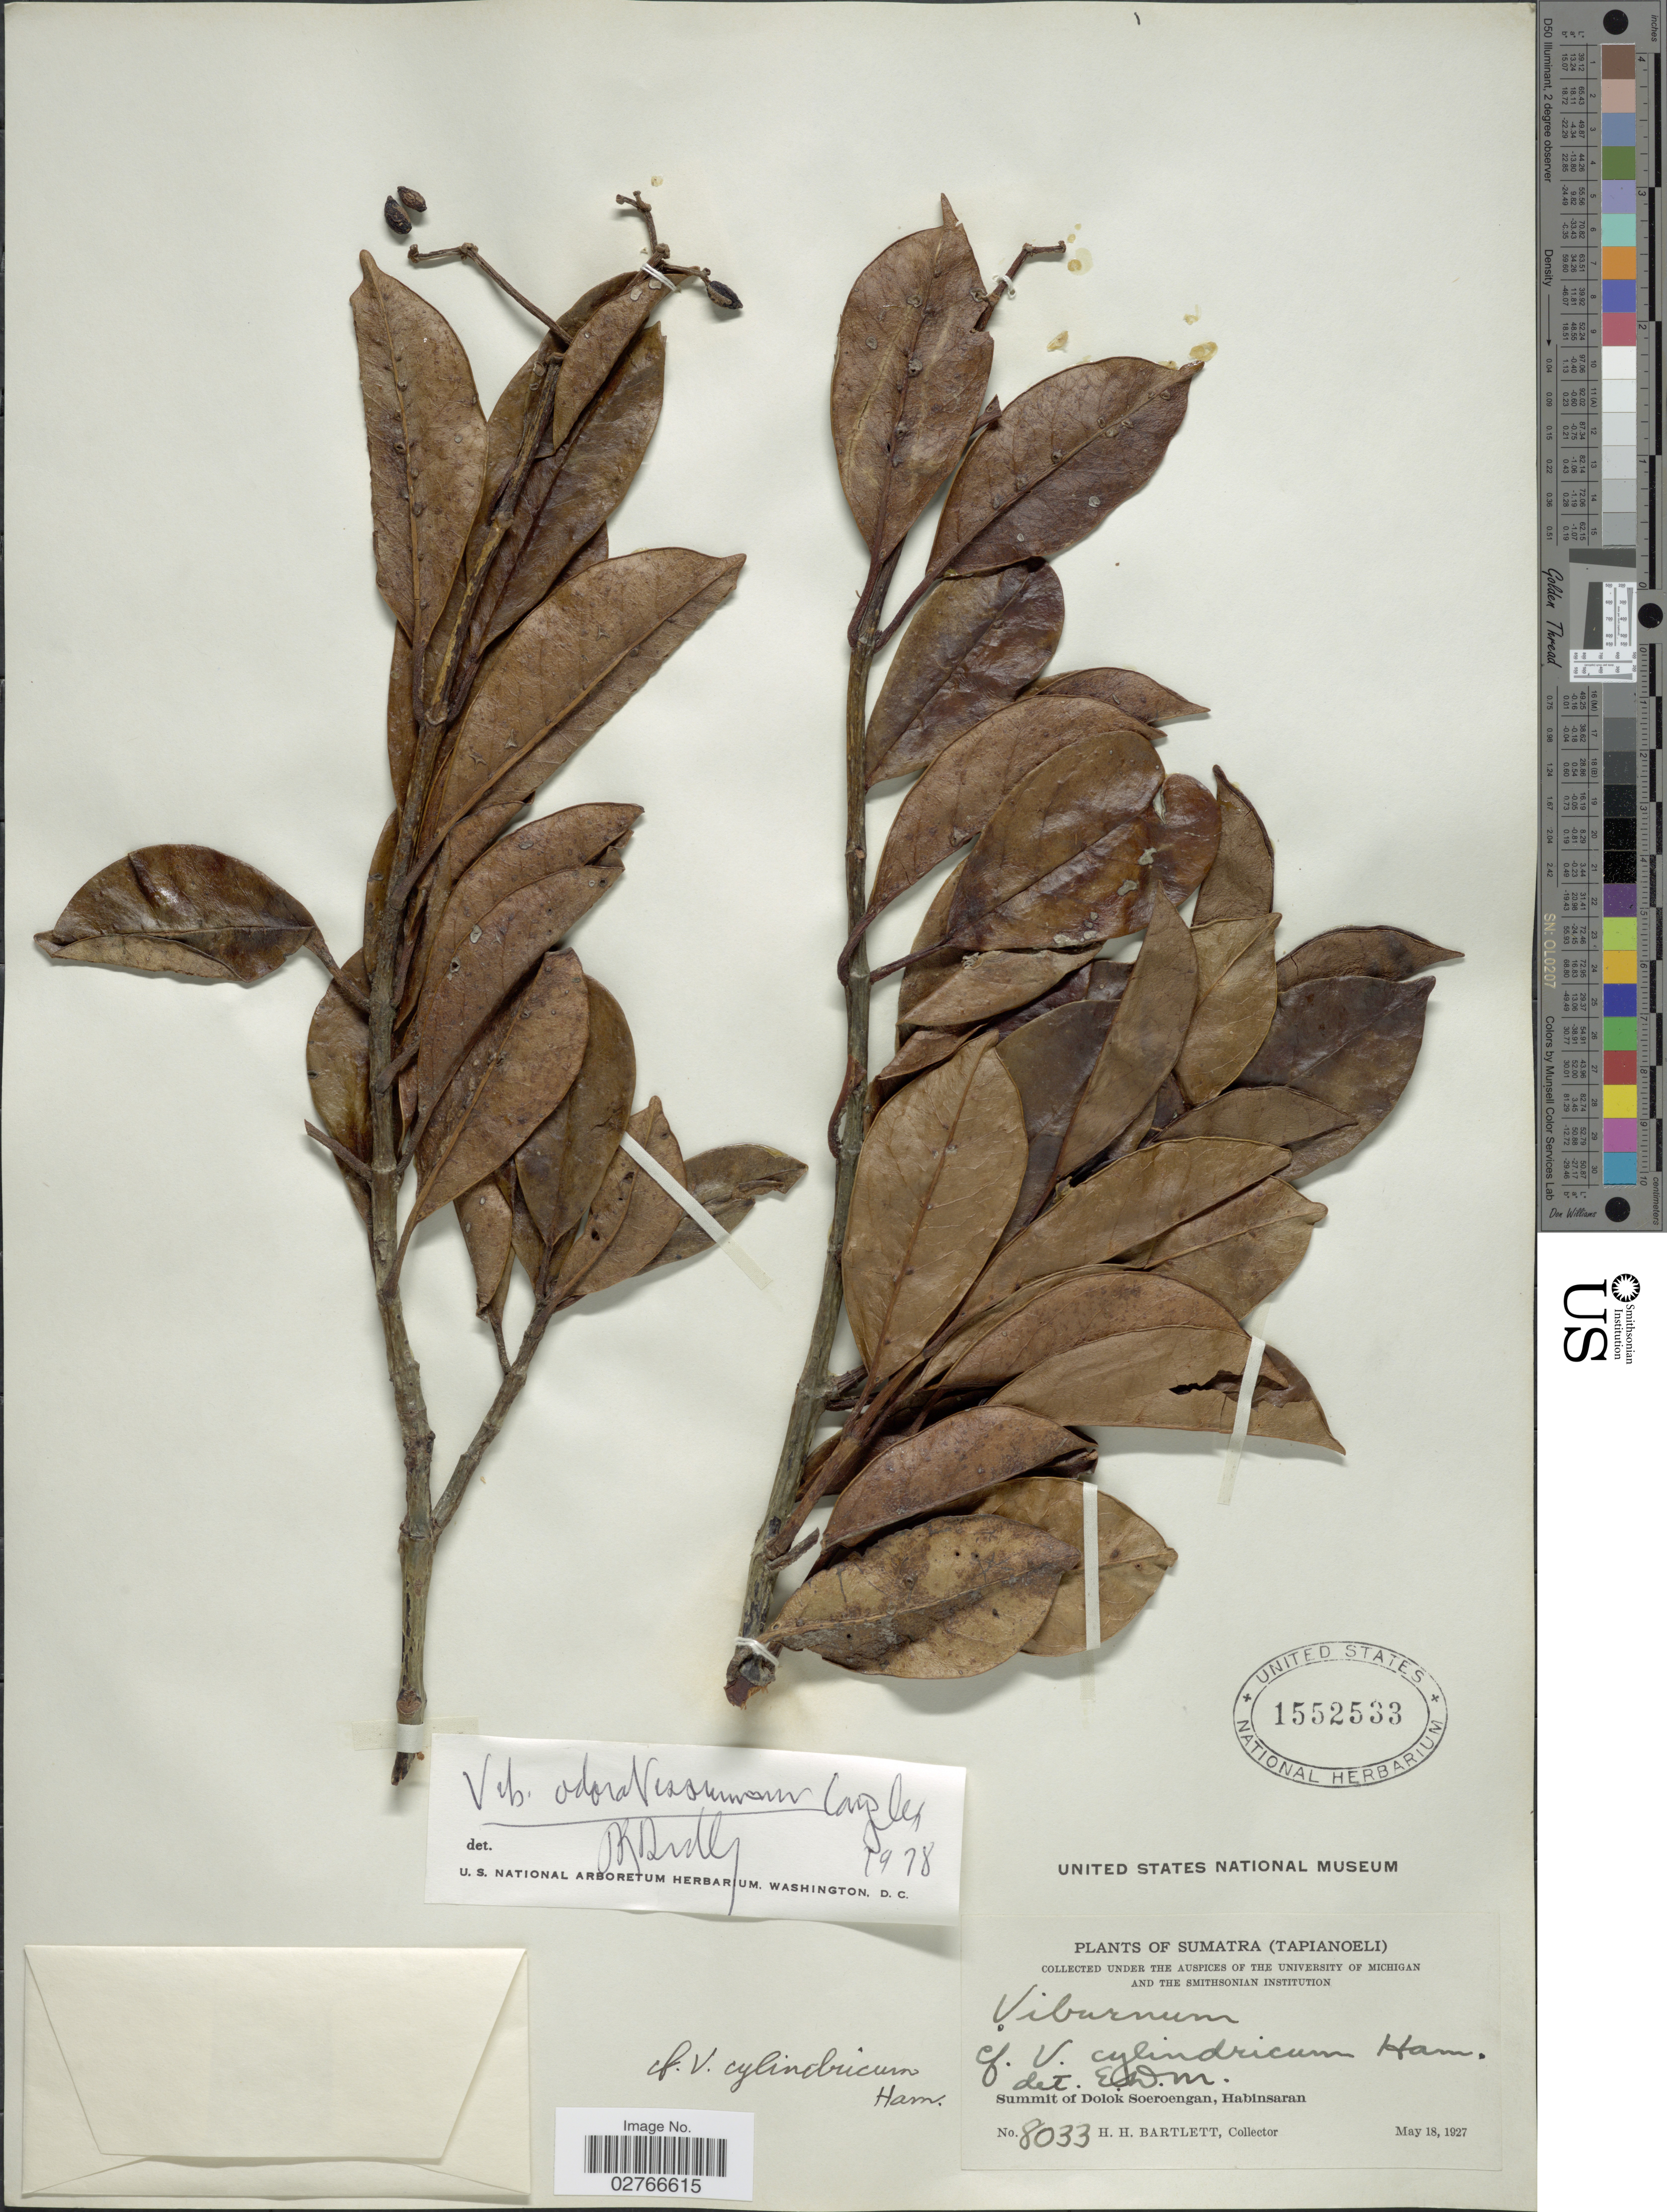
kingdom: Plantae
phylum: Tracheophyta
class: Magnoliopsida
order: Dipsacales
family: Viburnaceae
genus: Viburnum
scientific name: Viburnum cylindricum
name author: Buch.-Ham.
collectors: H. H. Bartlett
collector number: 8033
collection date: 1927-05-18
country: Indonesia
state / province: Sumatra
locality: (Tapianoeli). Summit of Dolok Soeroengan, Habinsaran.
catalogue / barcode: US 1552533